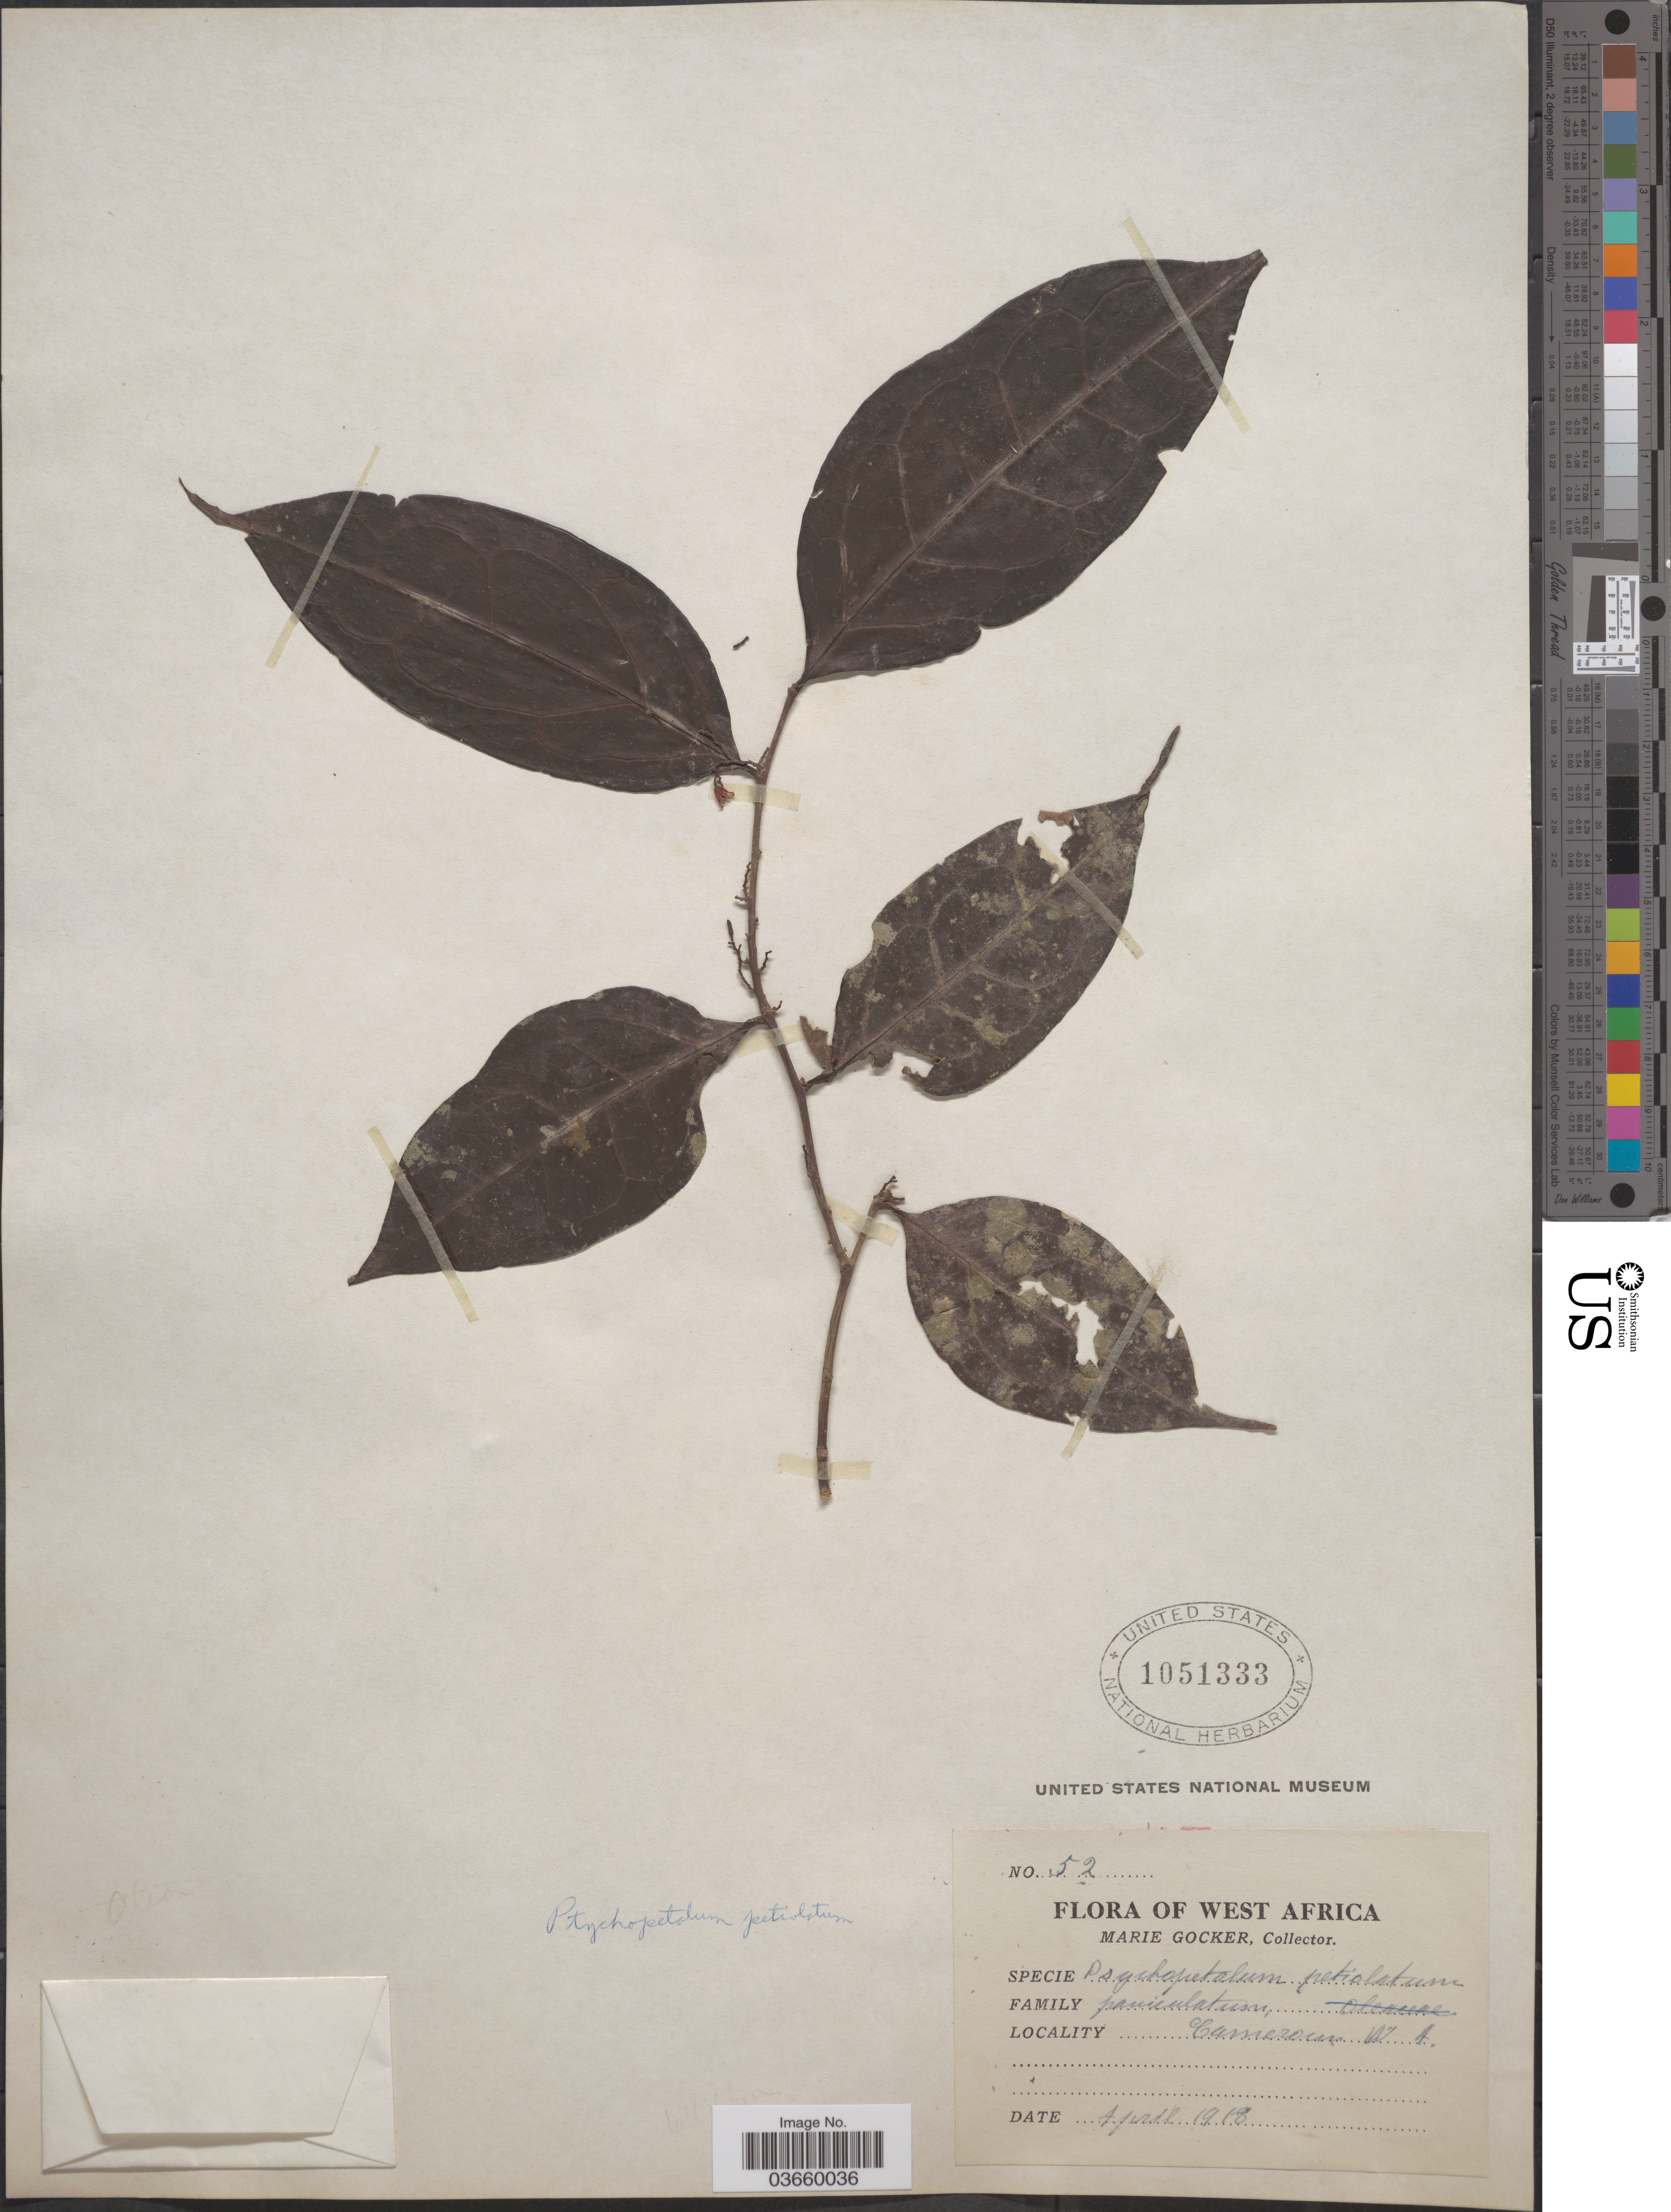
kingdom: Plantae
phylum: Tracheophyta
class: Magnoliopsida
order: Santalales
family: Olacaceae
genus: Ptychopetalum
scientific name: Ptychopetalum petiolatum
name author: Oliv.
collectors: M. Gocker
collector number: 52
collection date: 1918-04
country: Cameroon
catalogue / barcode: US 1051333